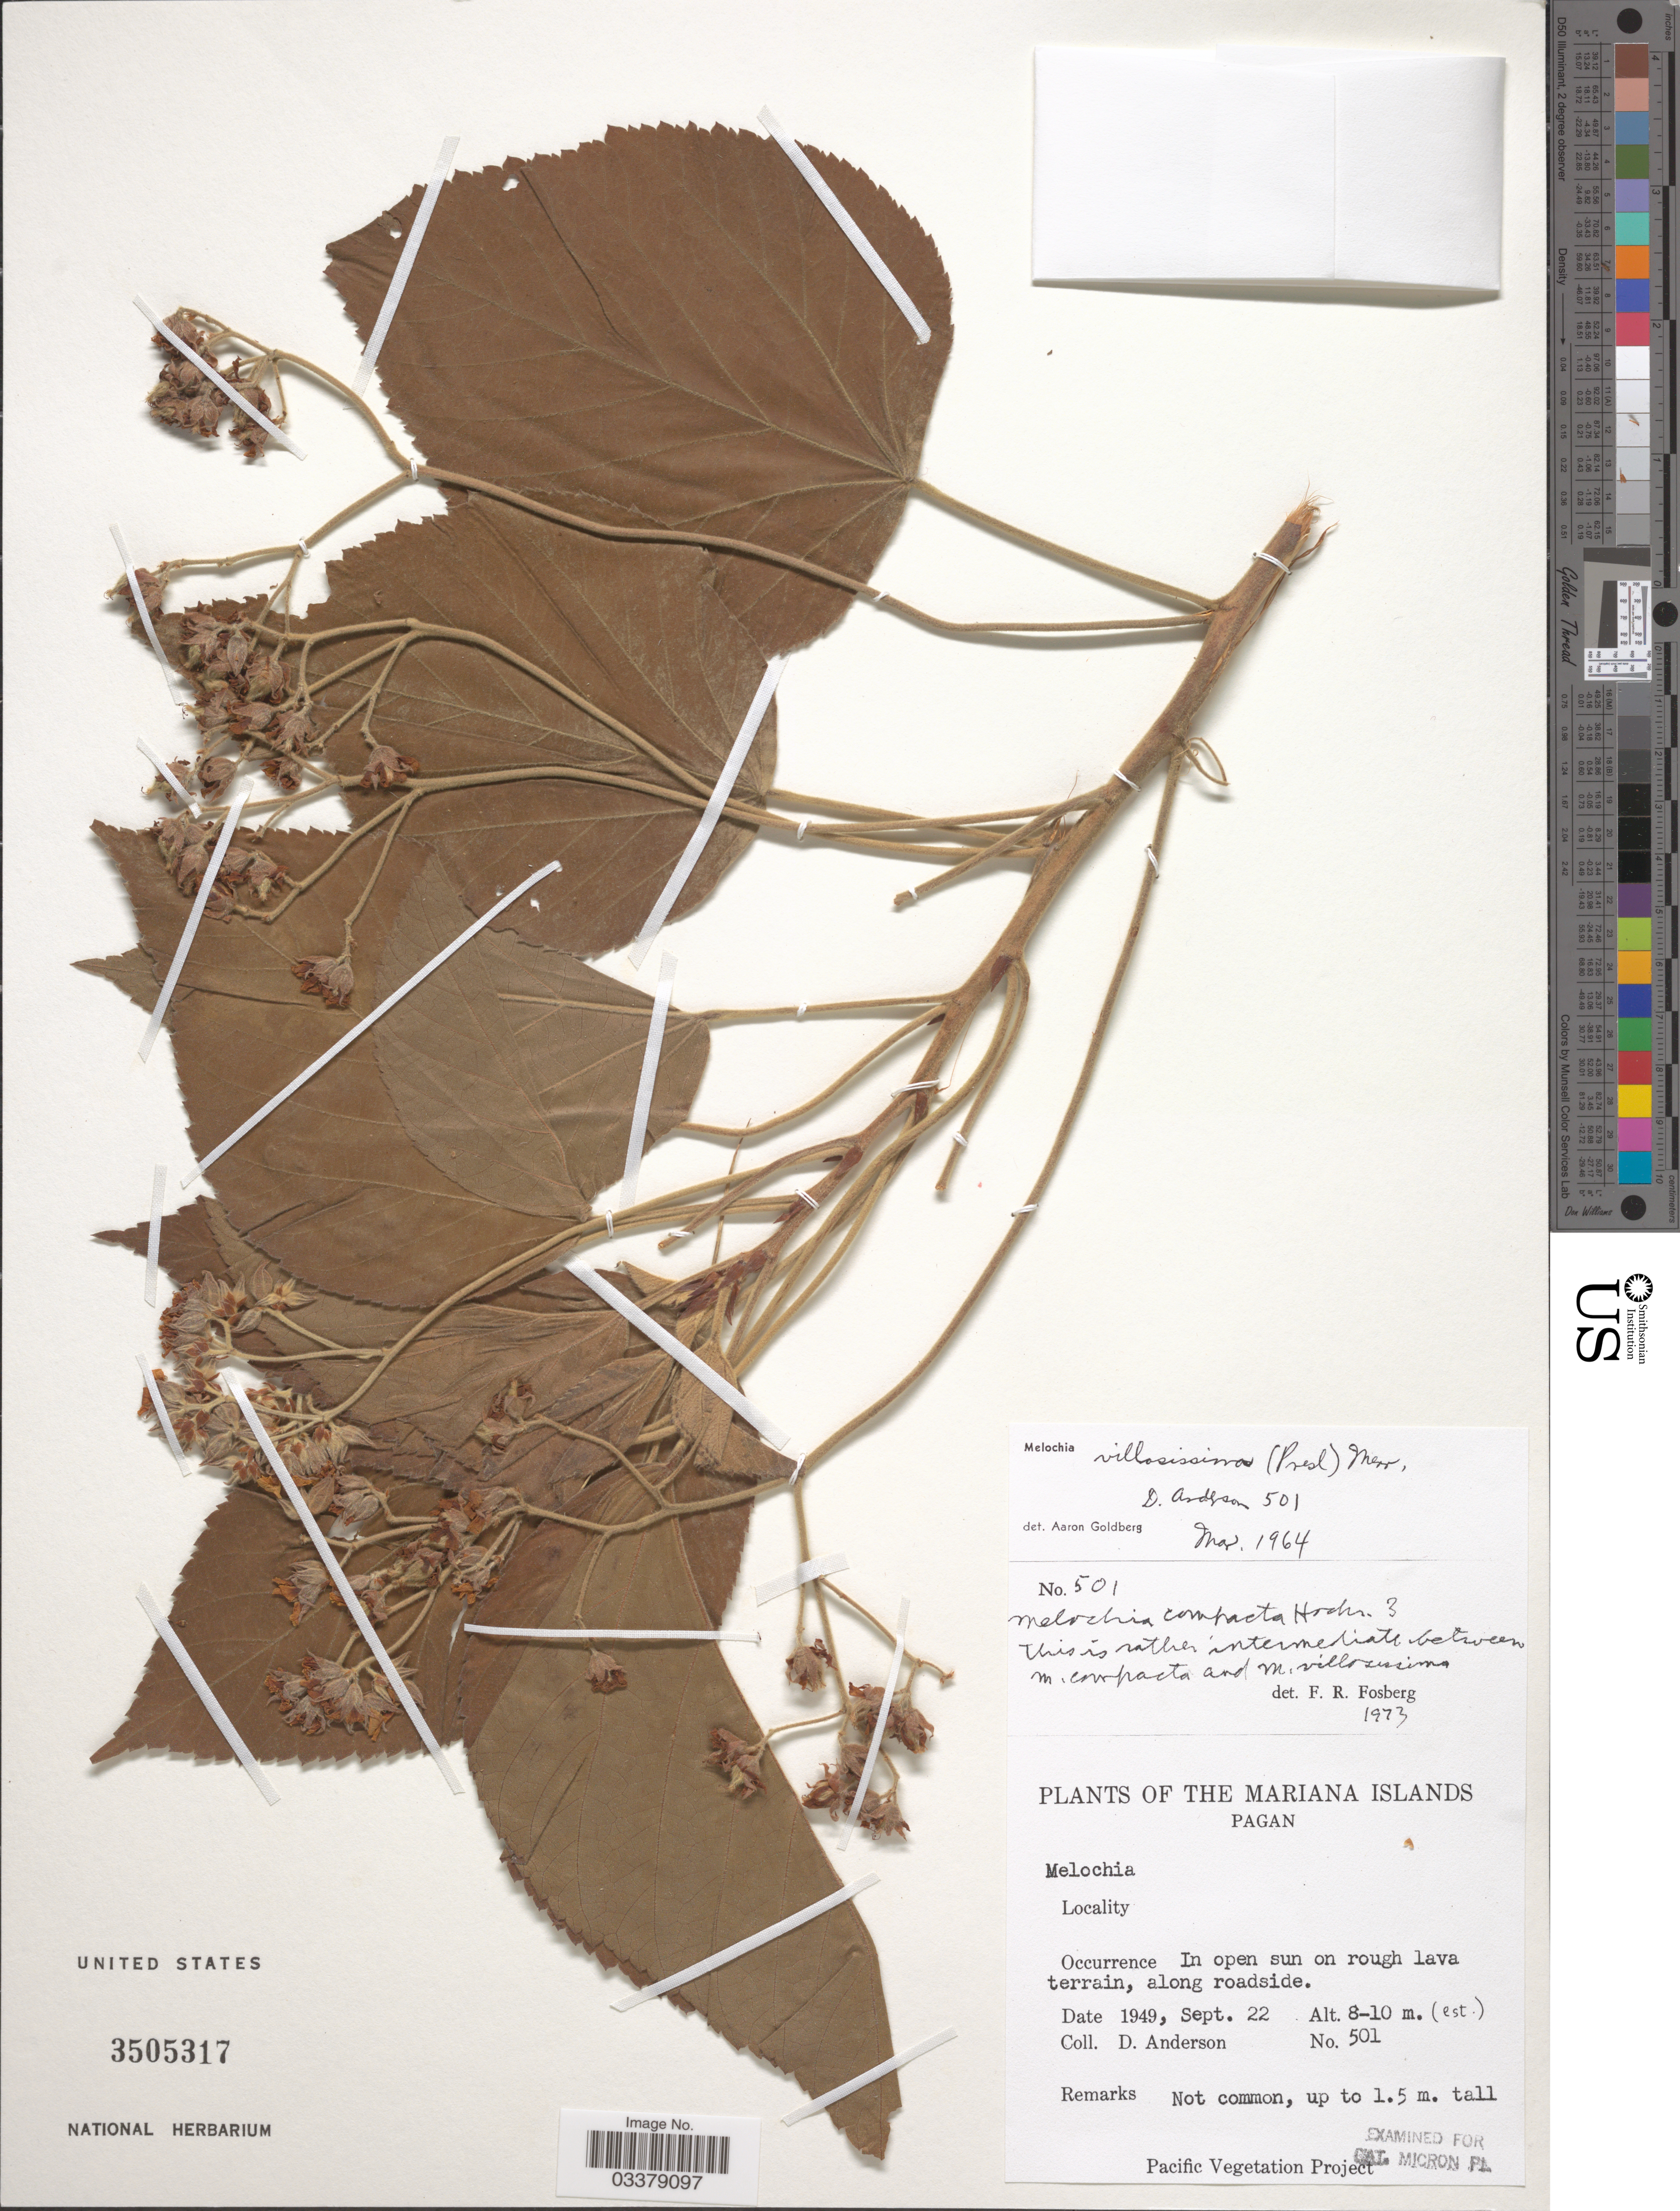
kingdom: Plantae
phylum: Tracheophyta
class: Magnoliopsida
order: Malvales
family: Malvaceae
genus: Melochia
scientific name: Melochia villosissima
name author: (C. Presl) Merr.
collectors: D. Anderson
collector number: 501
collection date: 1949-09-22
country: Northern Mariana Islands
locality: The Mariana Islands. Pagan.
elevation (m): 8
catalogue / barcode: US 3505317